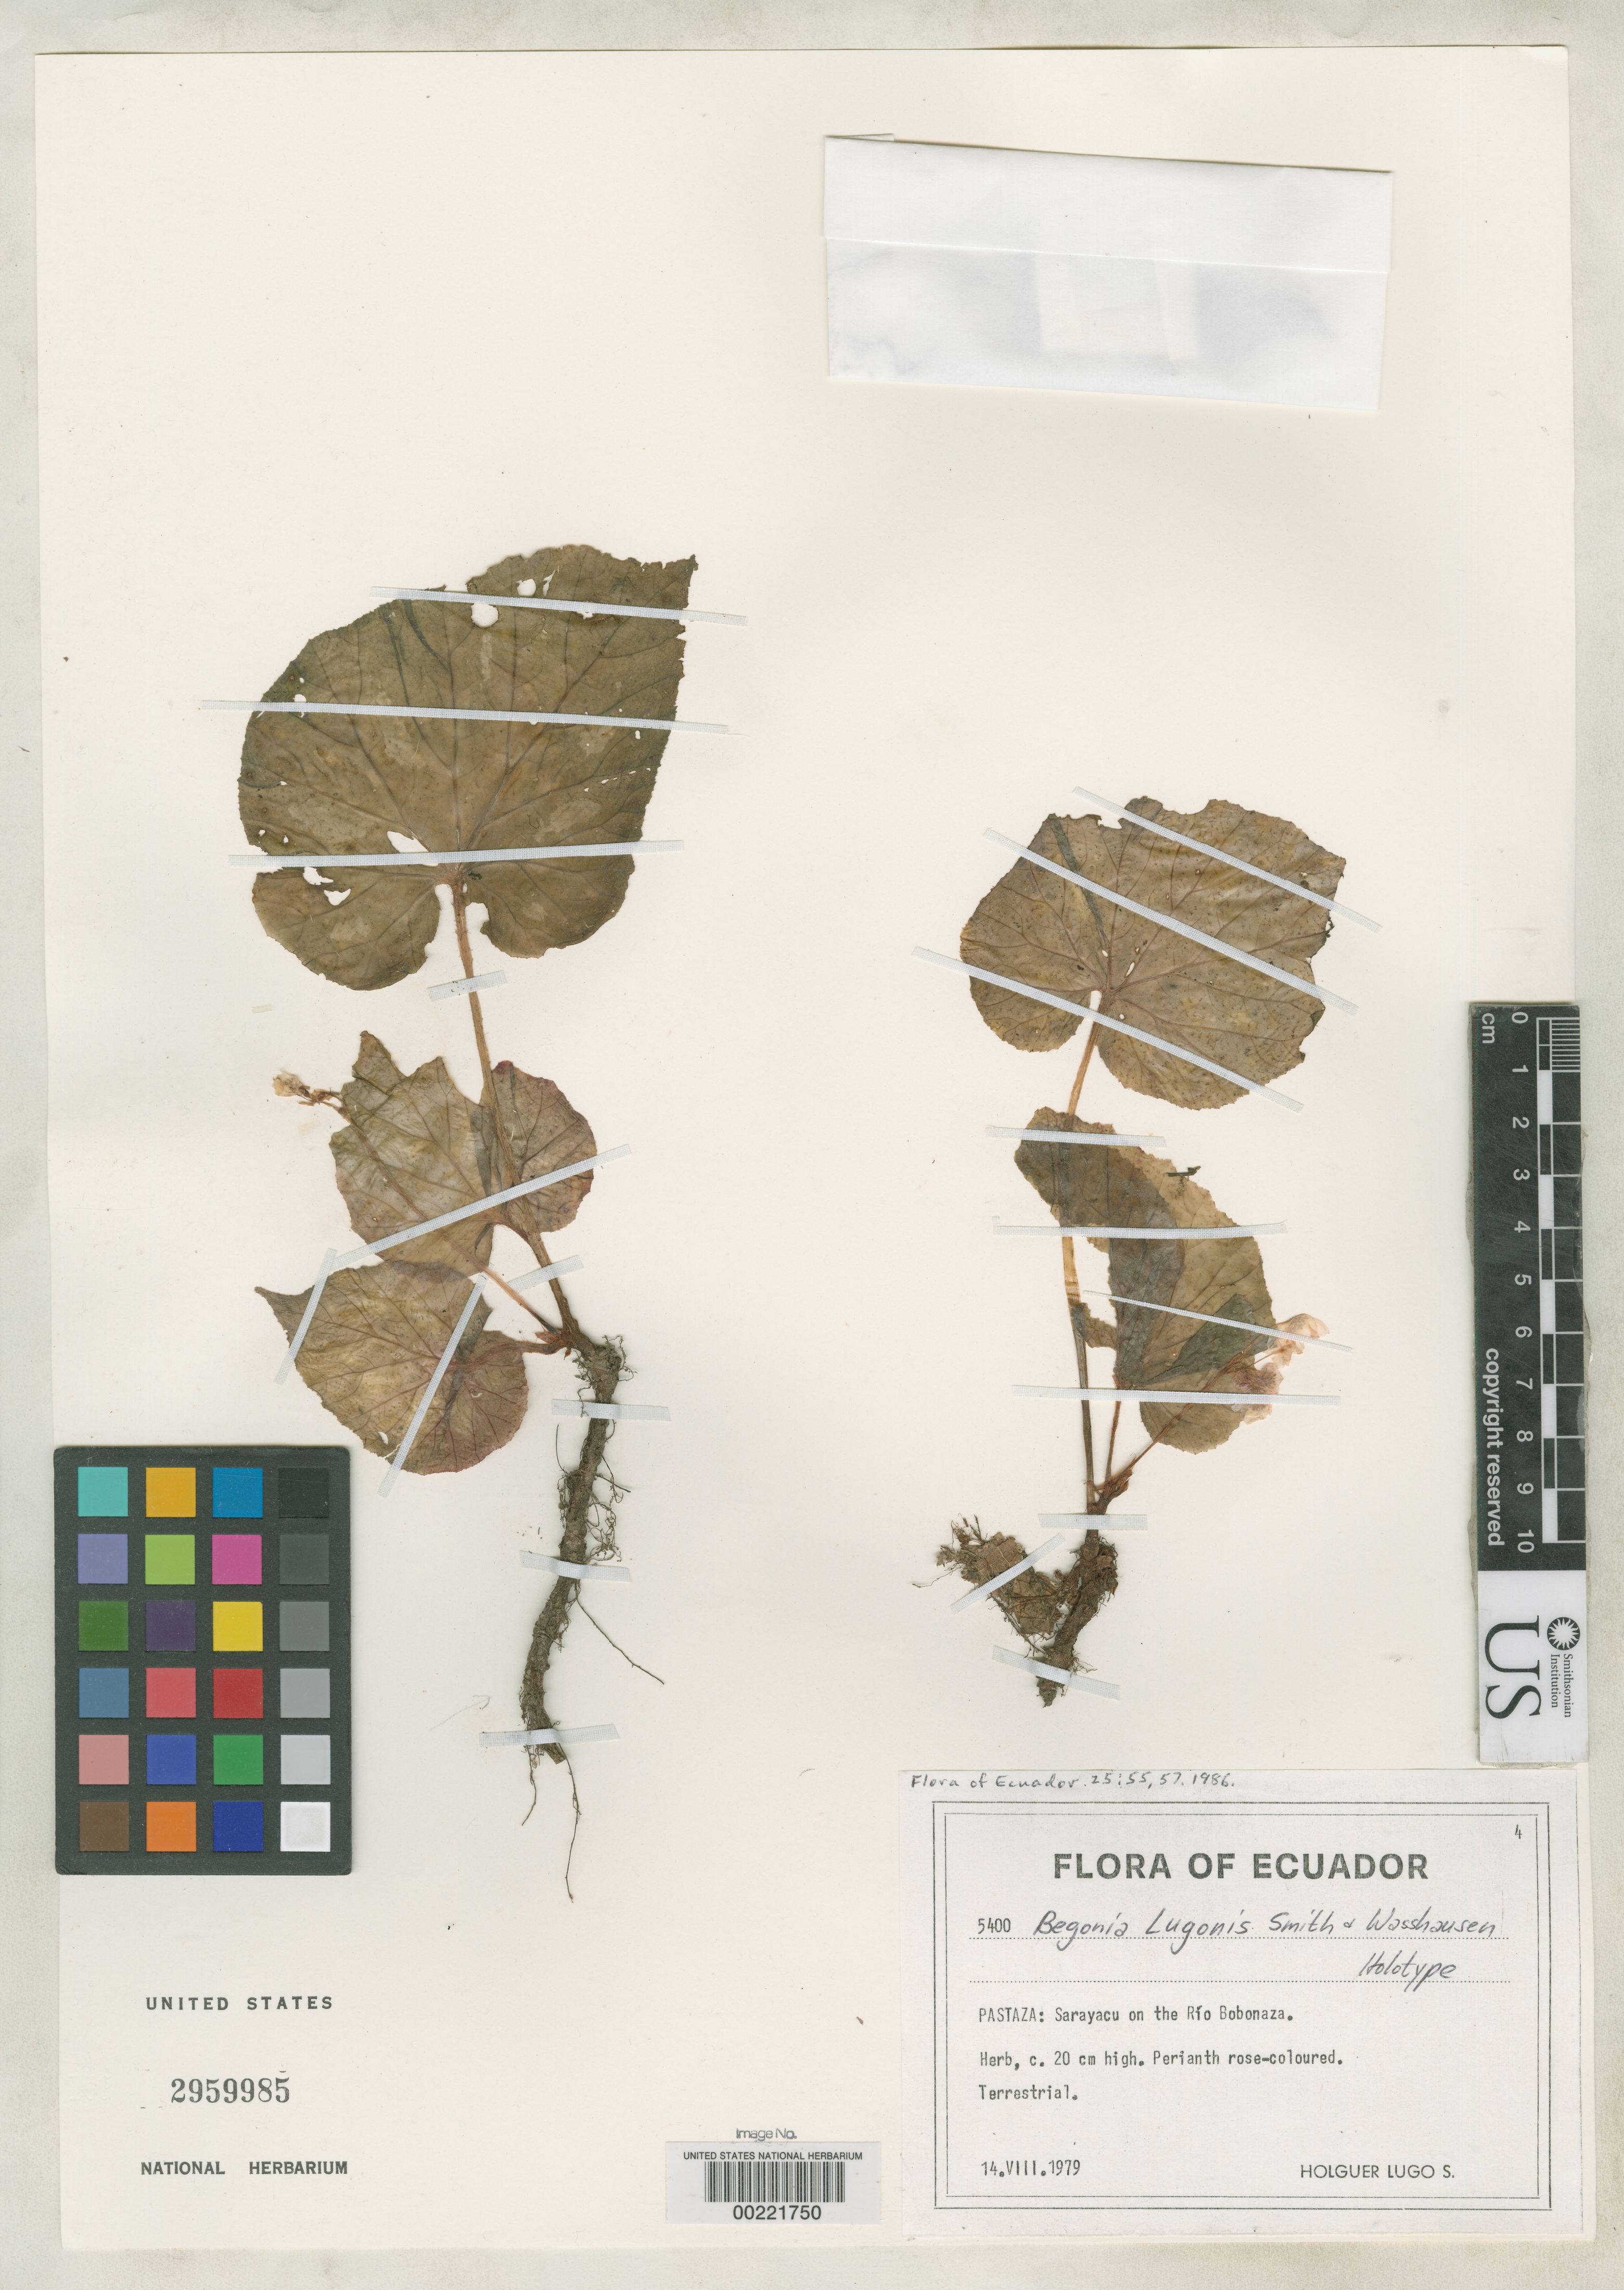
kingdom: Plantae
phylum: Tracheophyta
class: Magnoliopsida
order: Cucurbitales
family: Begoniaceae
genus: Begonia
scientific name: Begonia lugonis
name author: L.B. Sm. & Wassh.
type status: Holotype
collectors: H. Lugo S.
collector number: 5400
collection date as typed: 14 Aug 1979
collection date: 1979-08-14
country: Ecuador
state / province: Pastaza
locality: Sarayacu on Rio Bobonaza.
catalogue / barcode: US 2959985